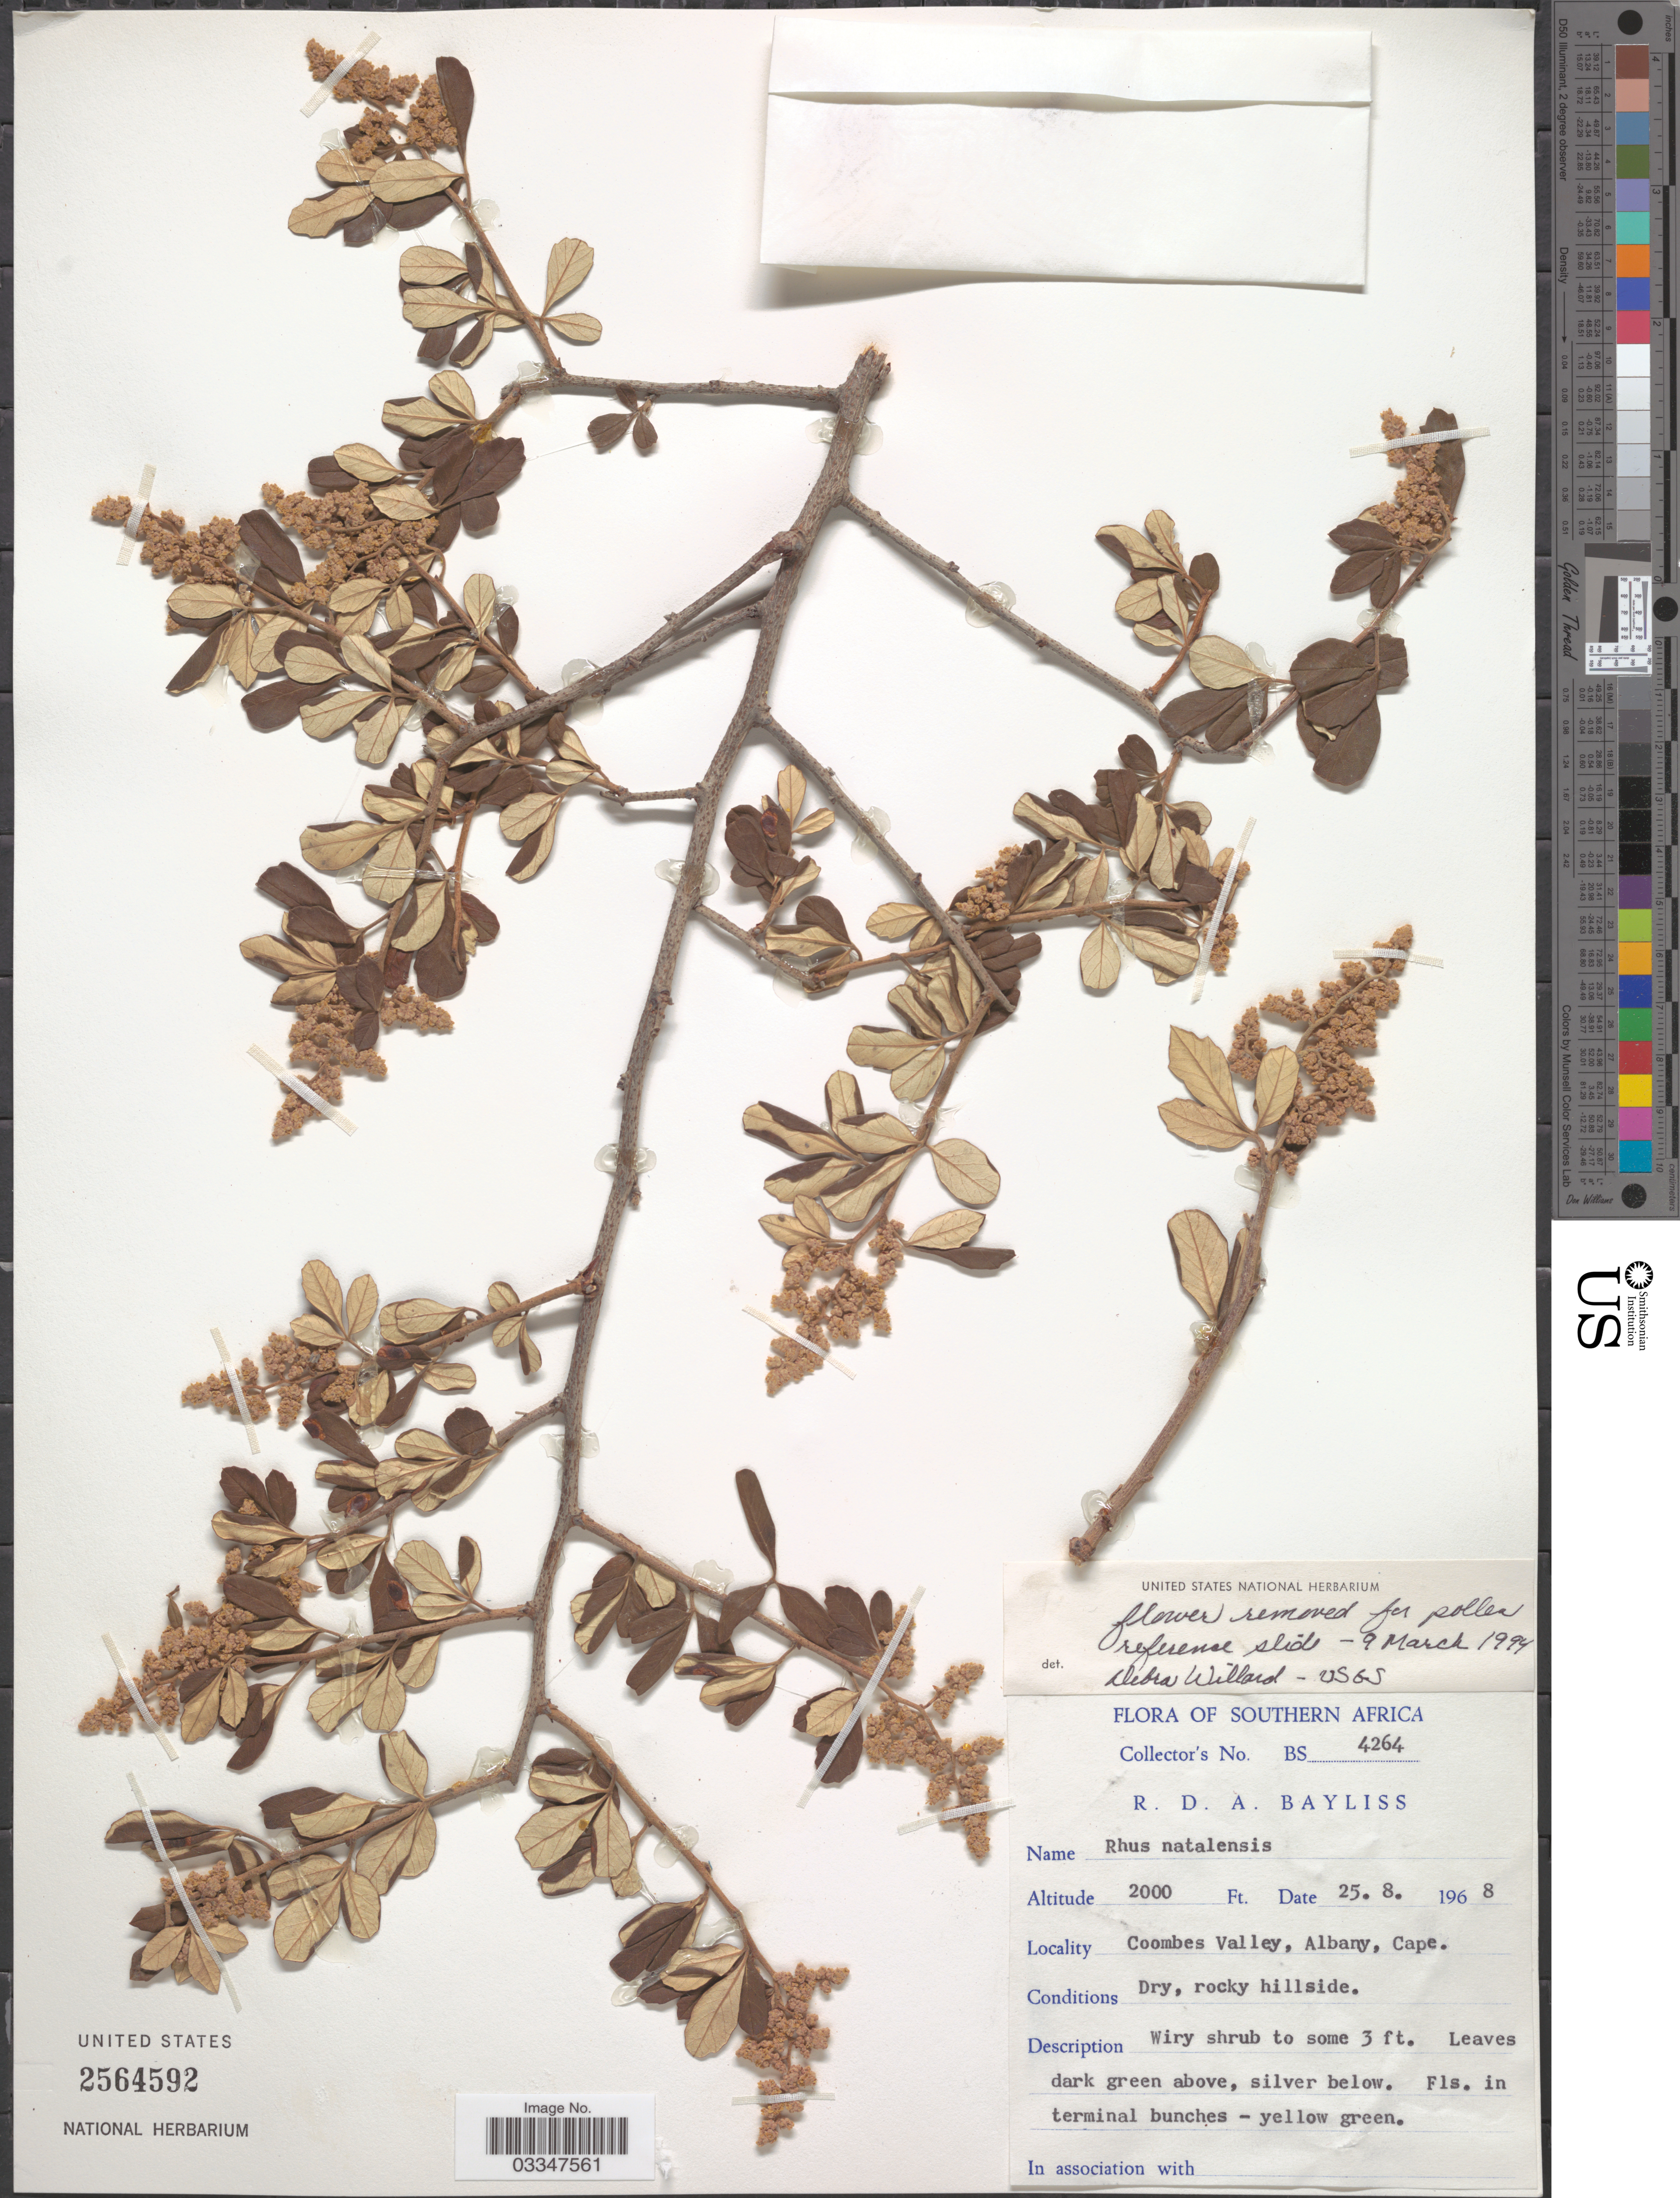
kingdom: Plantae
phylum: Tracheophyta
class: Magnoliopsida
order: Sapindales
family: Anacardiaceae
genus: Rhus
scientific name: Rhus natalensis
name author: Bernh.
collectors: R. Bayliss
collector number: BS 4264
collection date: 1968-08-25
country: South Africa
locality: Southern Africa. Coombes Valley, Albany, Cape.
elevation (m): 610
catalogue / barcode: US 2564592